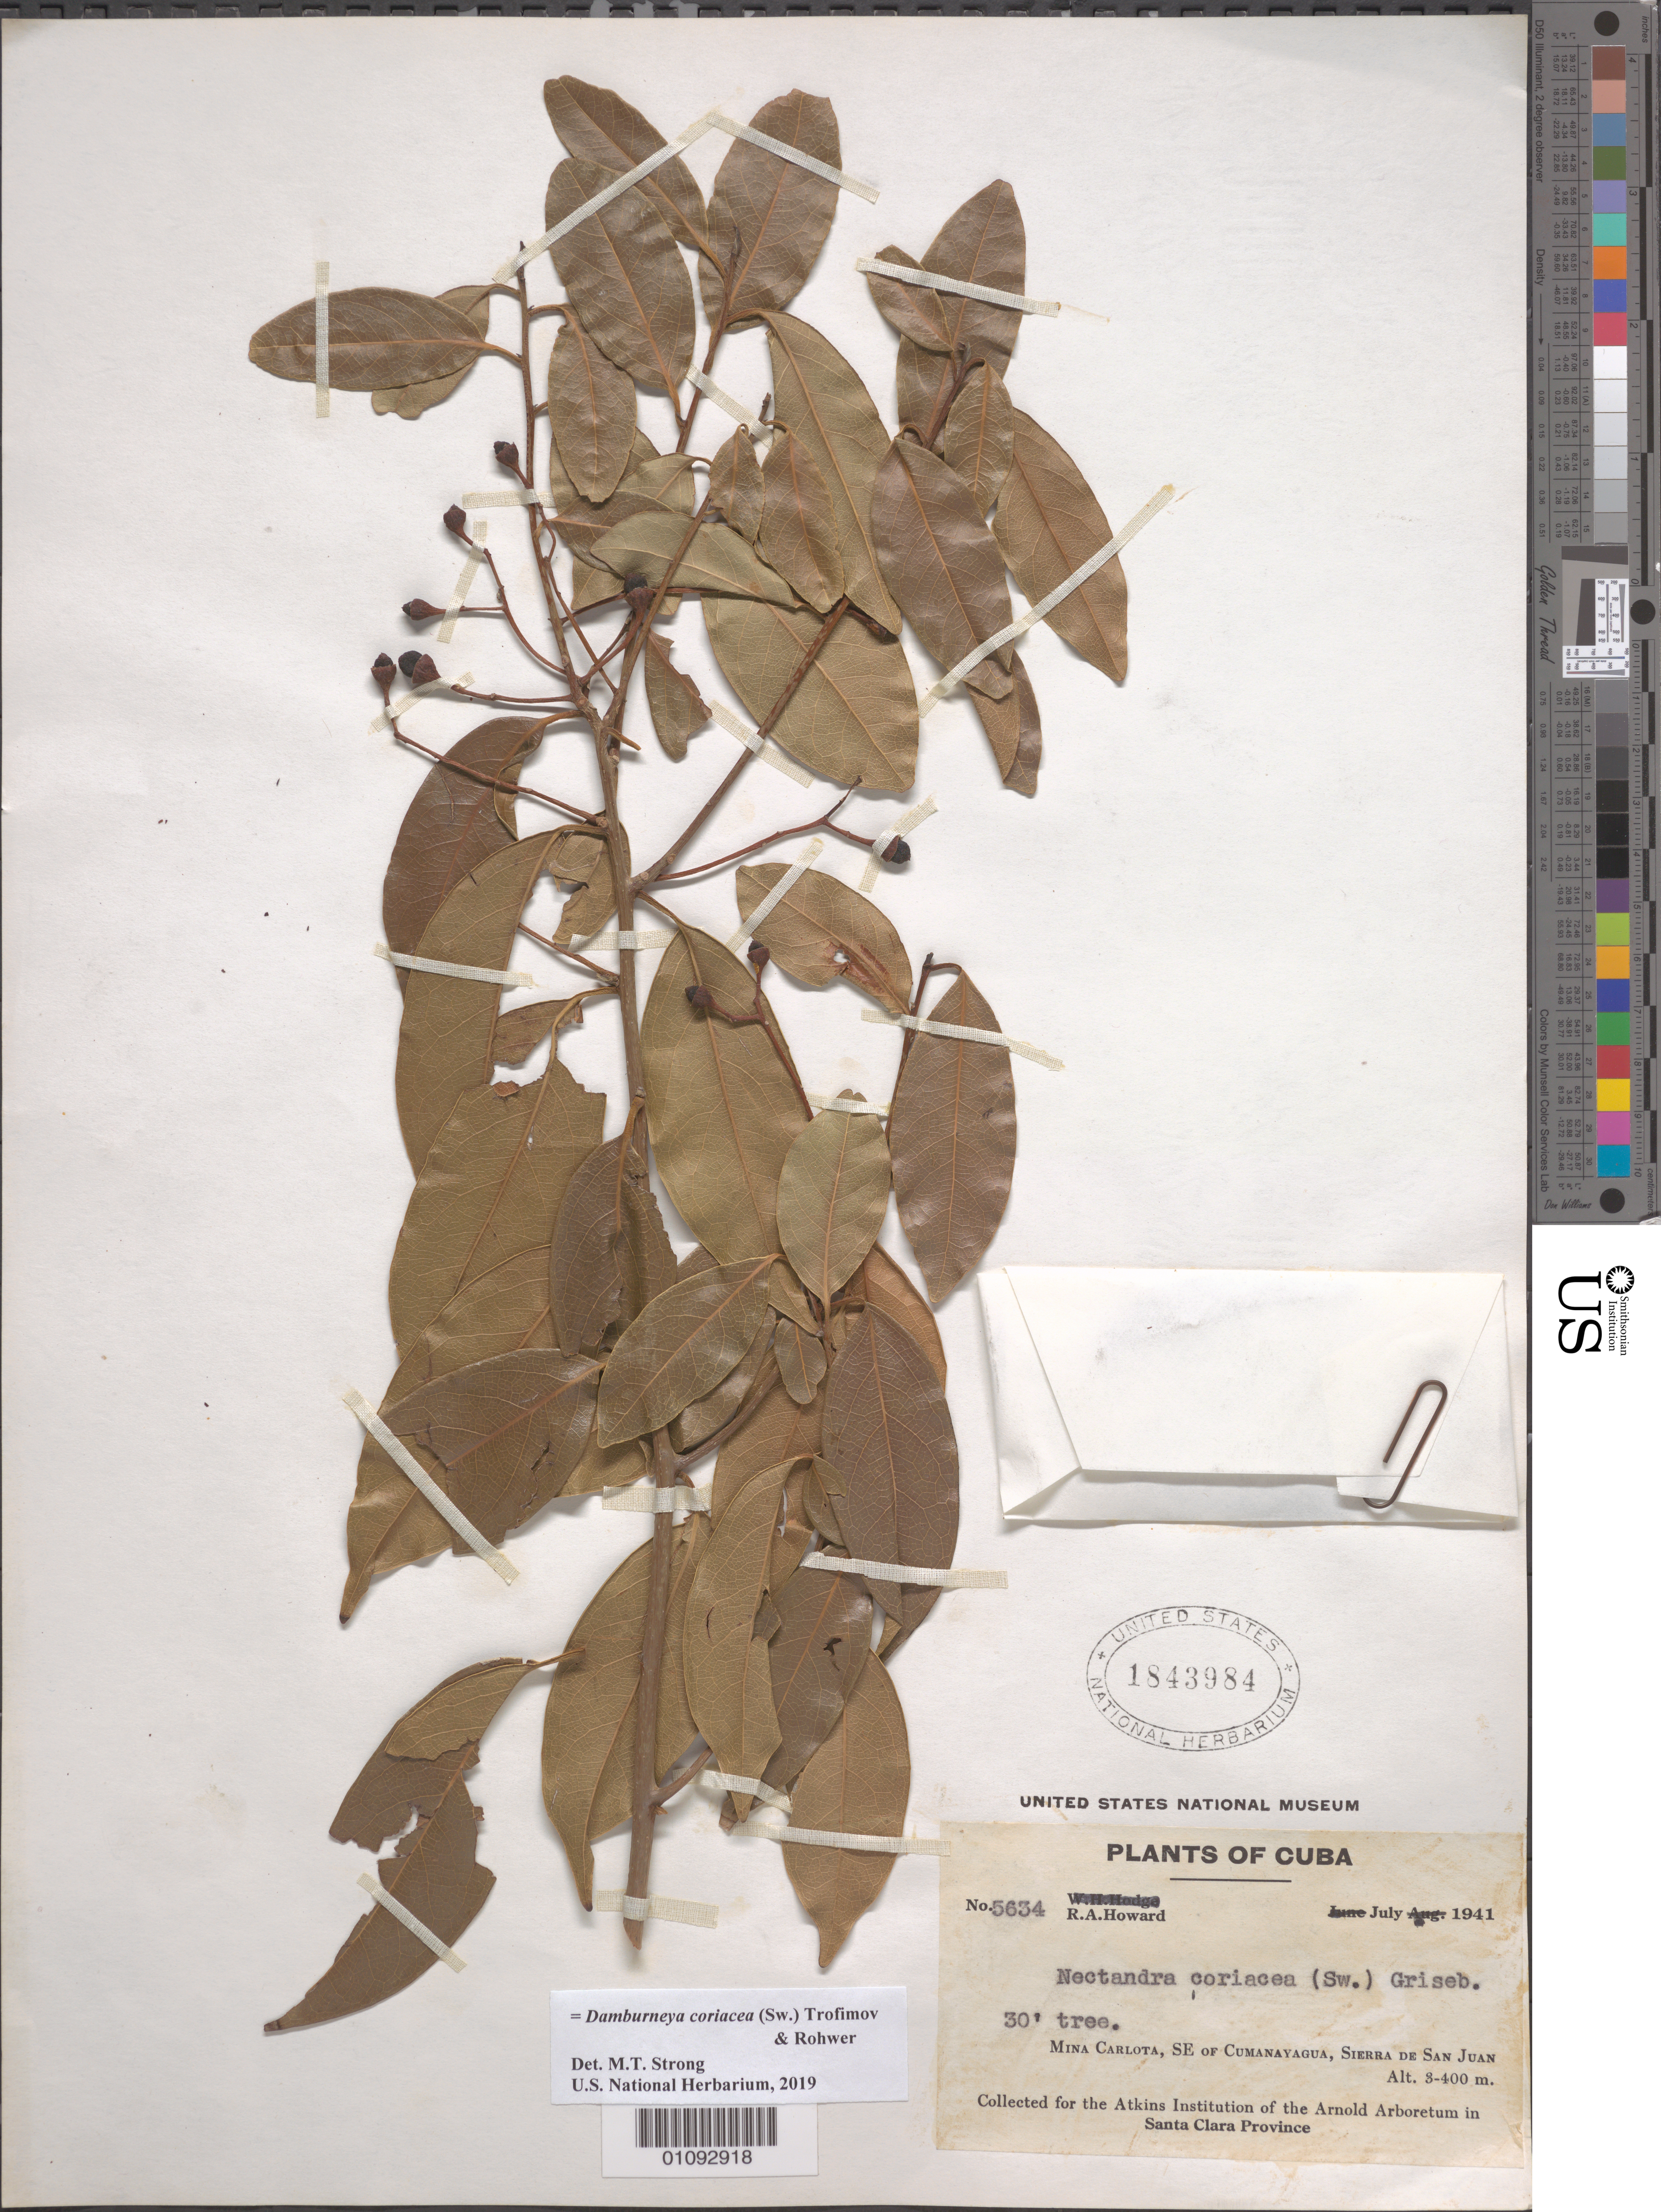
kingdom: Plantae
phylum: Tracheophyta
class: Magnoliopsida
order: Laurales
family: Lauraceae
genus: Damburneya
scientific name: Damburneya coriacea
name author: (Sw.) Trofimov & Rohwer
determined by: Strong, M. T., (US), Smithsonian Institution - National Museum of Natural History (UNITED STATES)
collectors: R. A. Howard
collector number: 5634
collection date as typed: Jul 1941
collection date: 1941-07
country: Cuba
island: Cuba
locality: Mina Carlota, SE of Cumanayagua, Sierra de San Juan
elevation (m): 3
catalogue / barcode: US 1843984